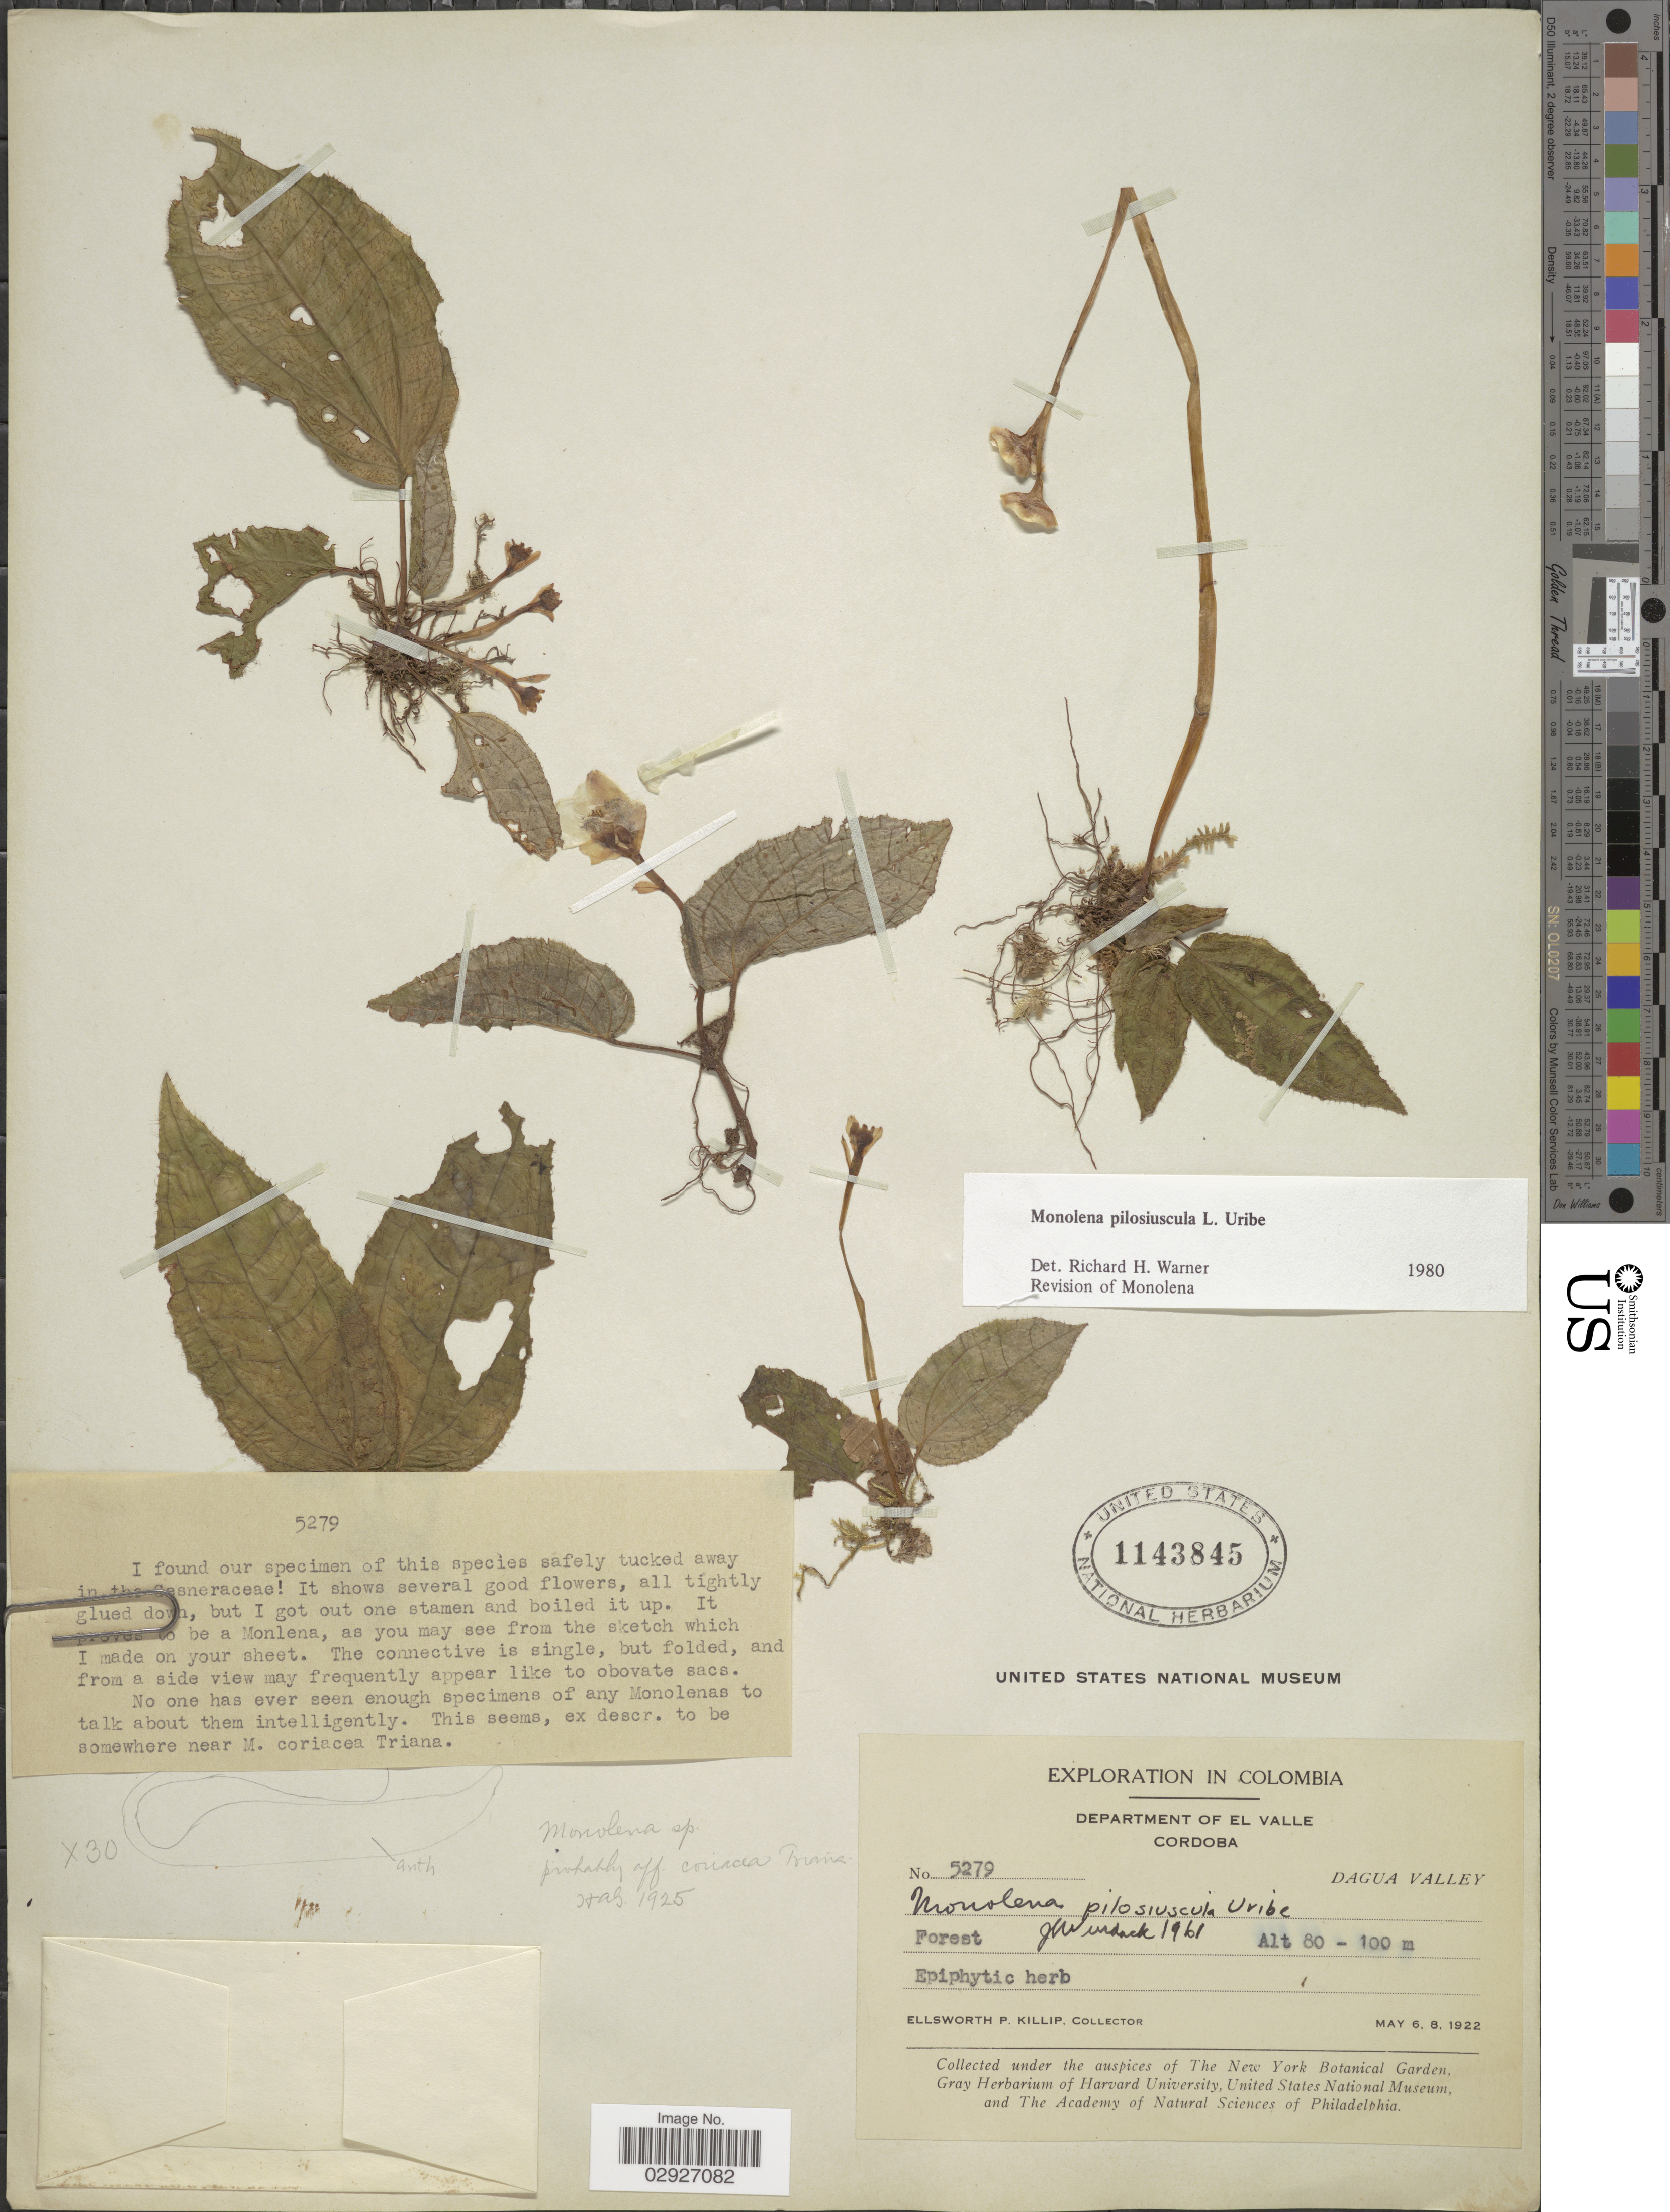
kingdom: Plantae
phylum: Tracheophyta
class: Magnoliopsida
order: Myrtales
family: Melastomataceae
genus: Monolena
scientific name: Monolena pilosiuscula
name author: L. Uribe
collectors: E. P. Killip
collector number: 5279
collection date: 1922-05-06/1922-05-08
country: Colombia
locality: Department of El Valle, Cordoba, Dagua Valley.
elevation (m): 80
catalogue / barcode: US 1143845